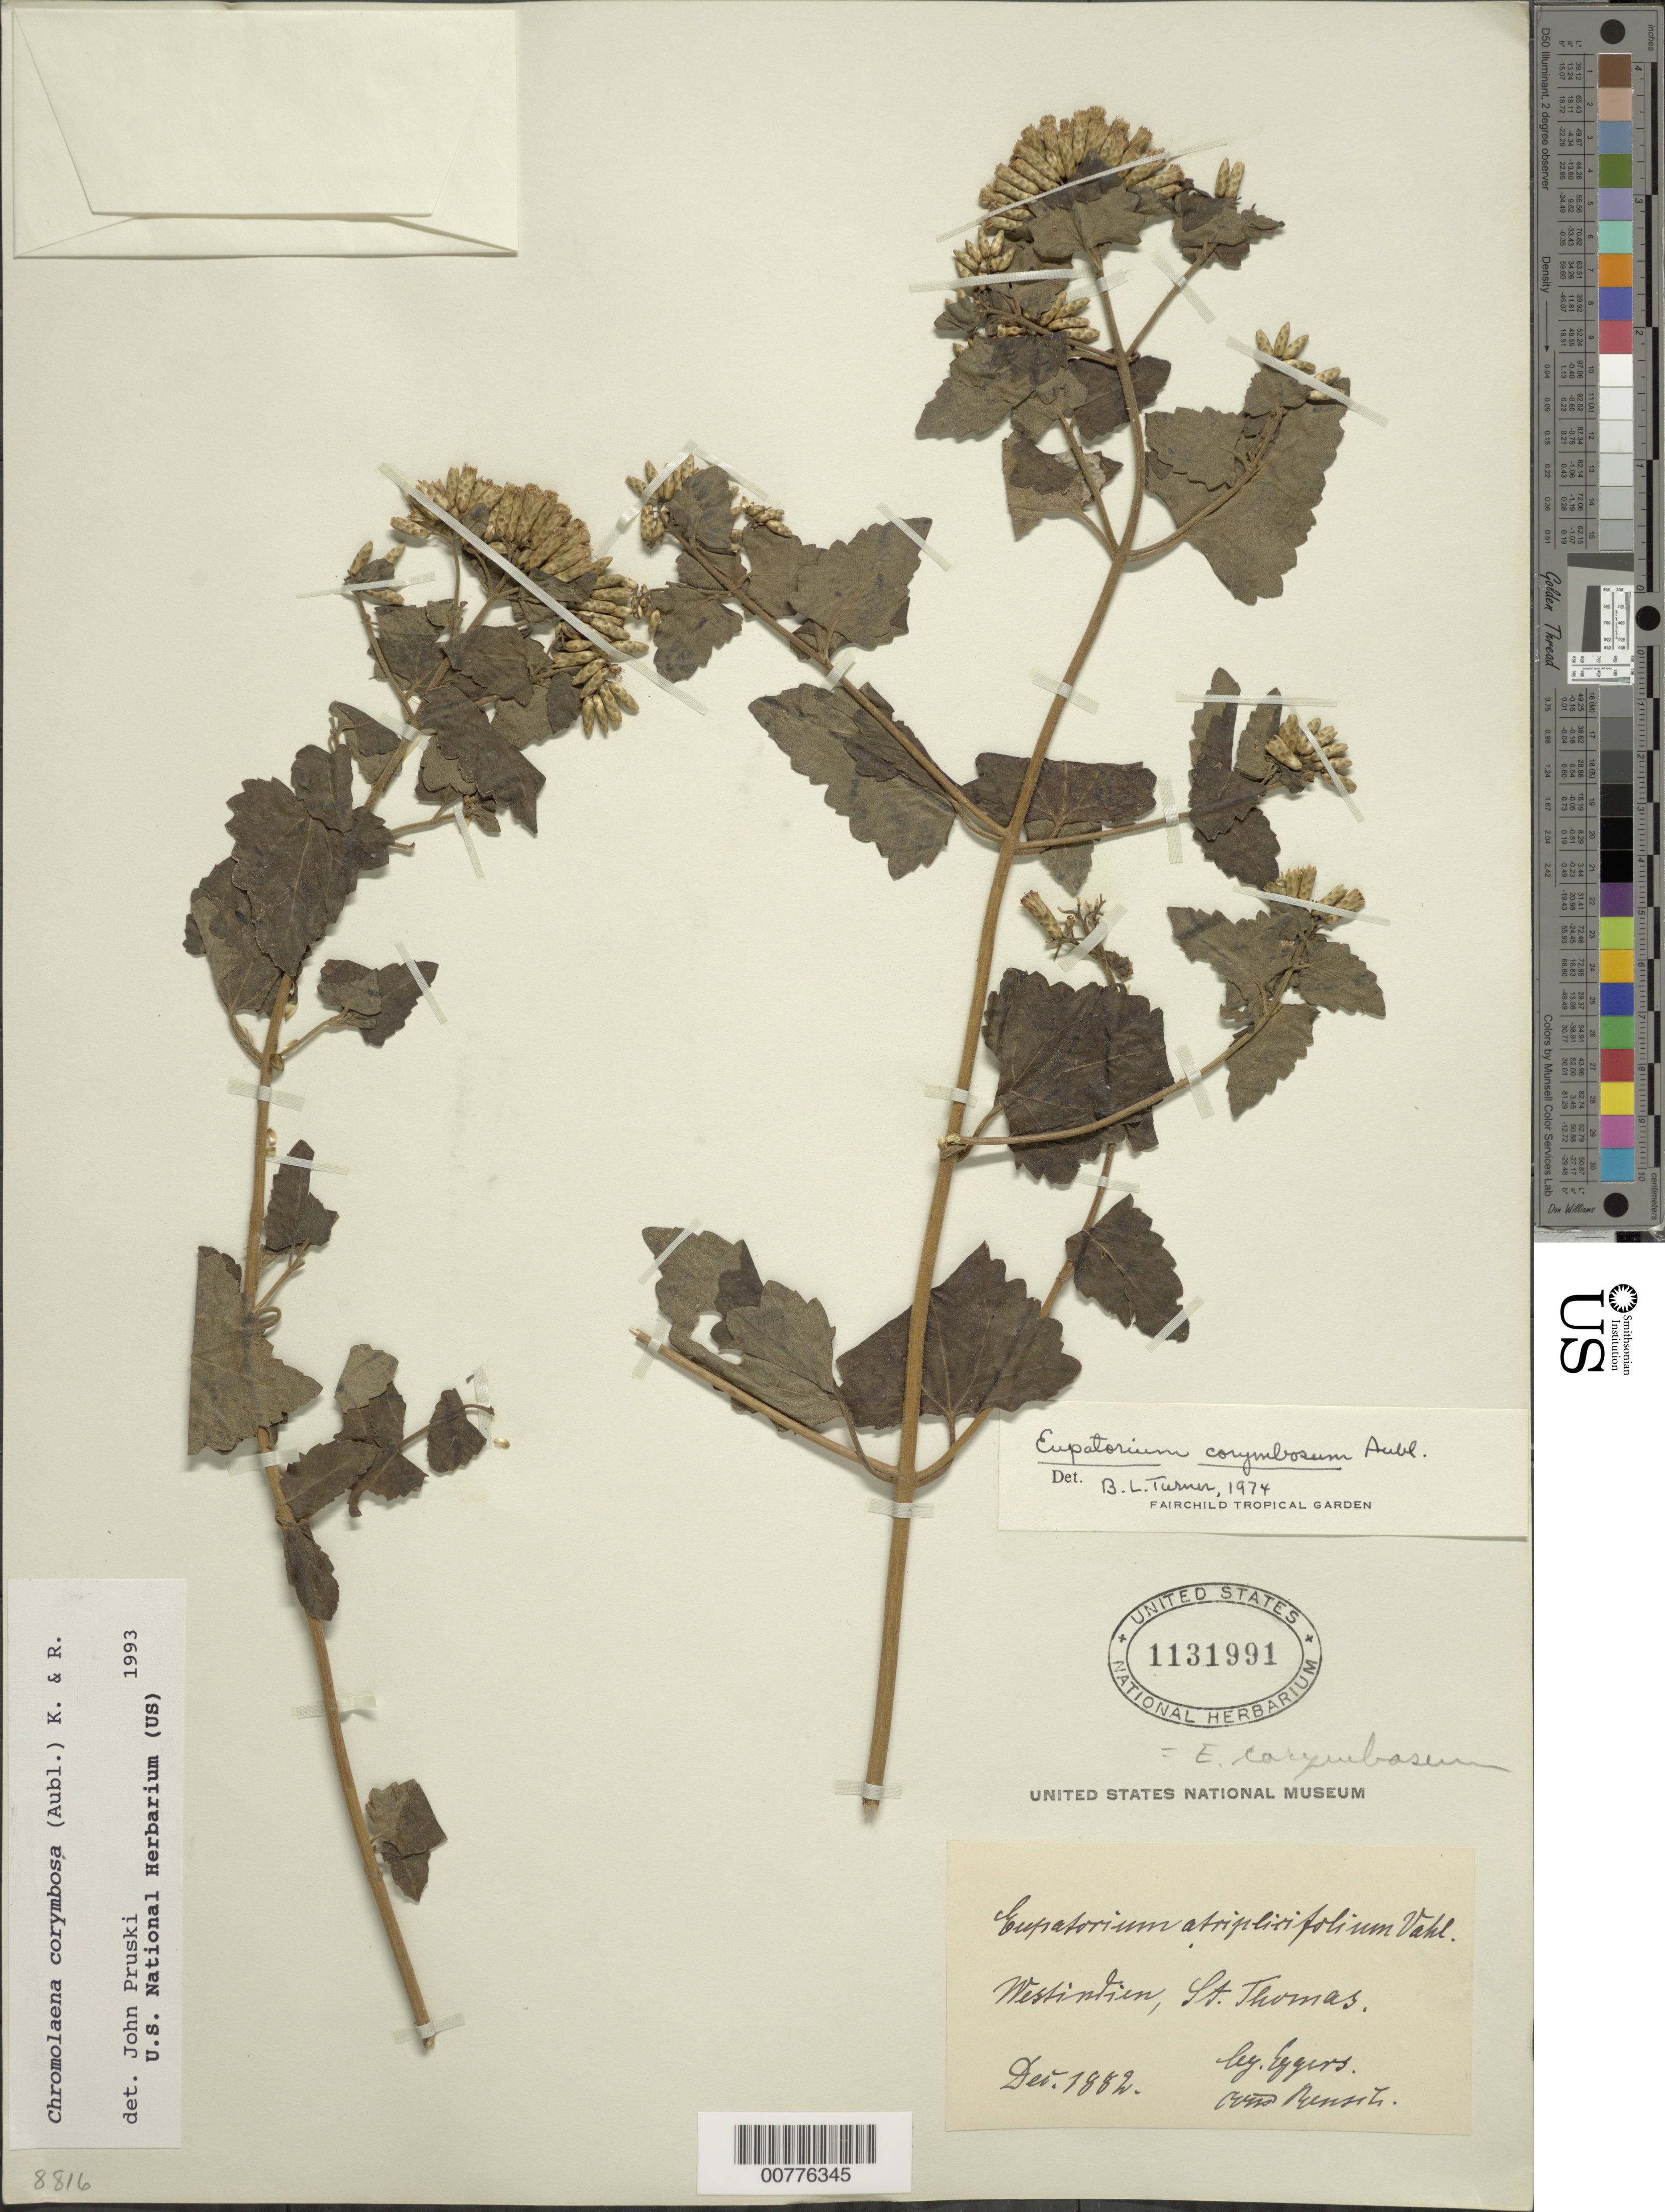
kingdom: Plantae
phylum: Tracheophyta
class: Magnoliopsida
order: Asterales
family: Asteraceae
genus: Chromolaena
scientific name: Chromolaena corymbosa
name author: (Aubl.) R.M. King & H. Rob.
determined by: Pruski, J. F.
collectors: H. F. A. von Eggers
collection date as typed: Dec 1882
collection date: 1882-12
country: U.S. Virgin Islands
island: St. Thomas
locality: Westintien [sic]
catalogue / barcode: US 1131991